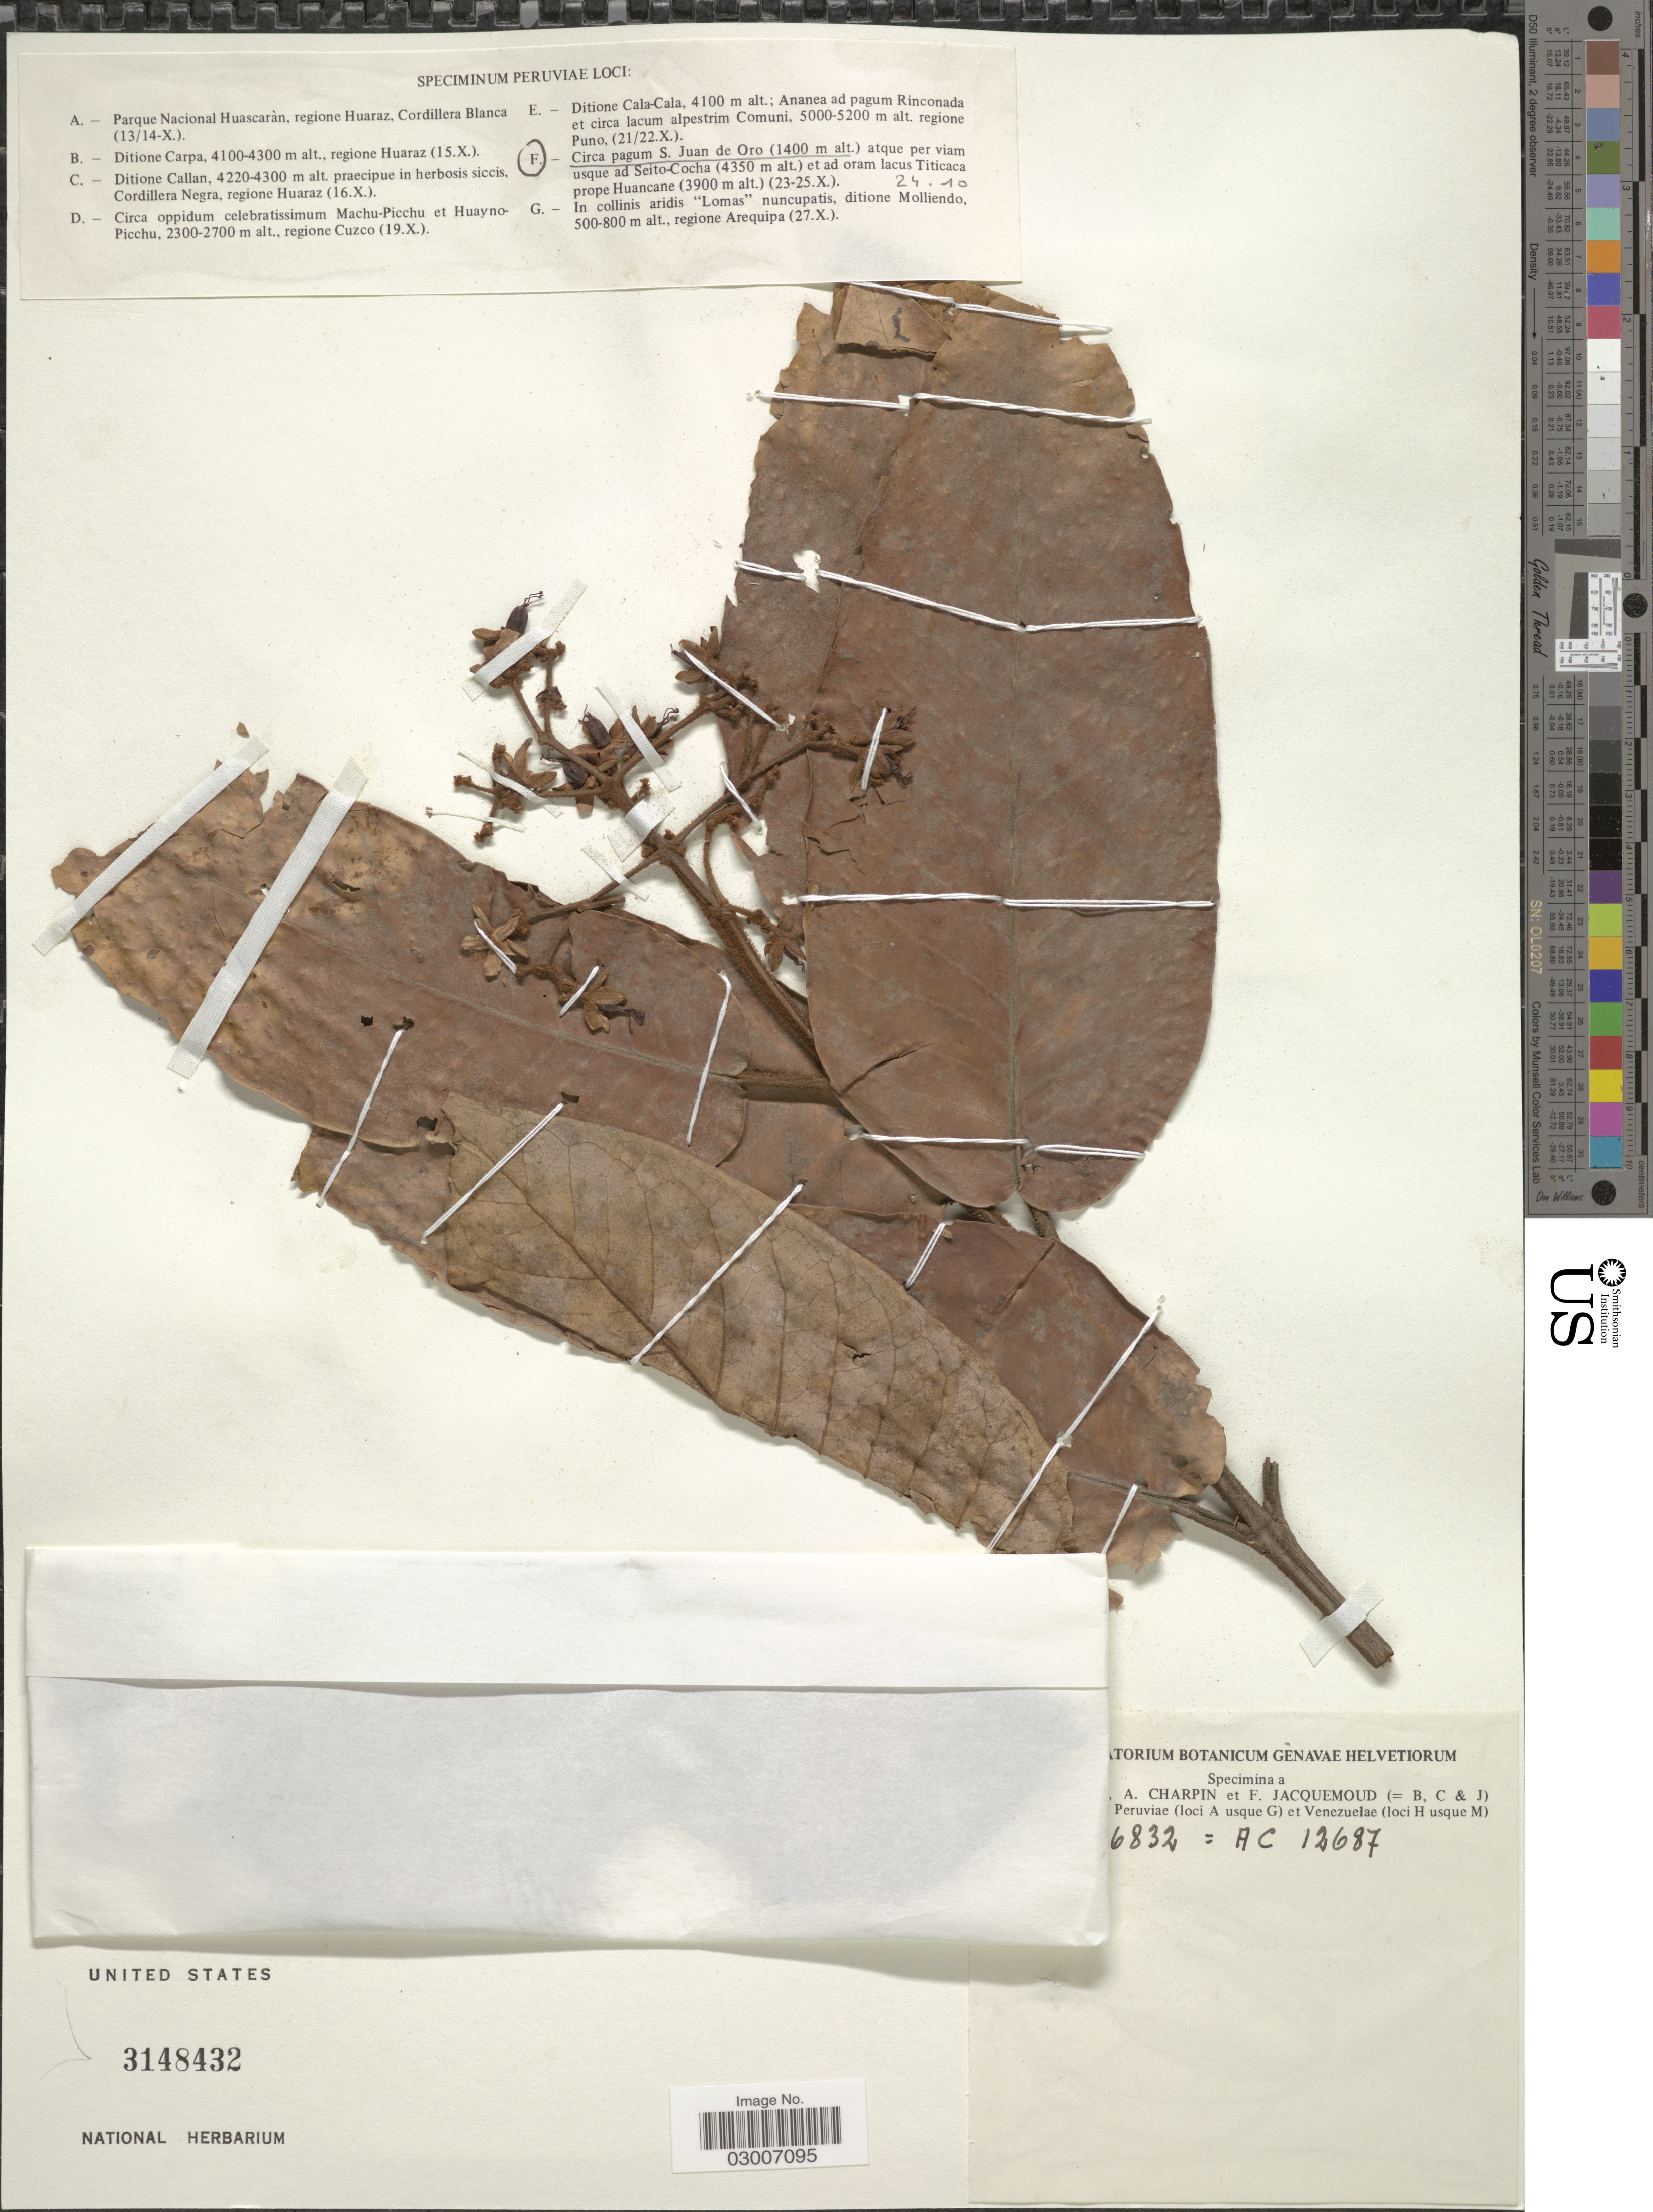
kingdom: Plantae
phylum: Tracheophyta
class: Magnoliopsida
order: Malpighiales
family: Hypericaceae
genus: Vismia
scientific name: Vismia sp.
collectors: L. Bernardi, A. Charpin & F. Jacquemoud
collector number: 6832*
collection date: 1976-10-24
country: Peru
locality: Circa pagum S. Juan de Oro, atque per viam usque ad Seito-Cocha et ad oram lacus Titicaca prope Huancane.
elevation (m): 1400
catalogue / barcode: US 3148432